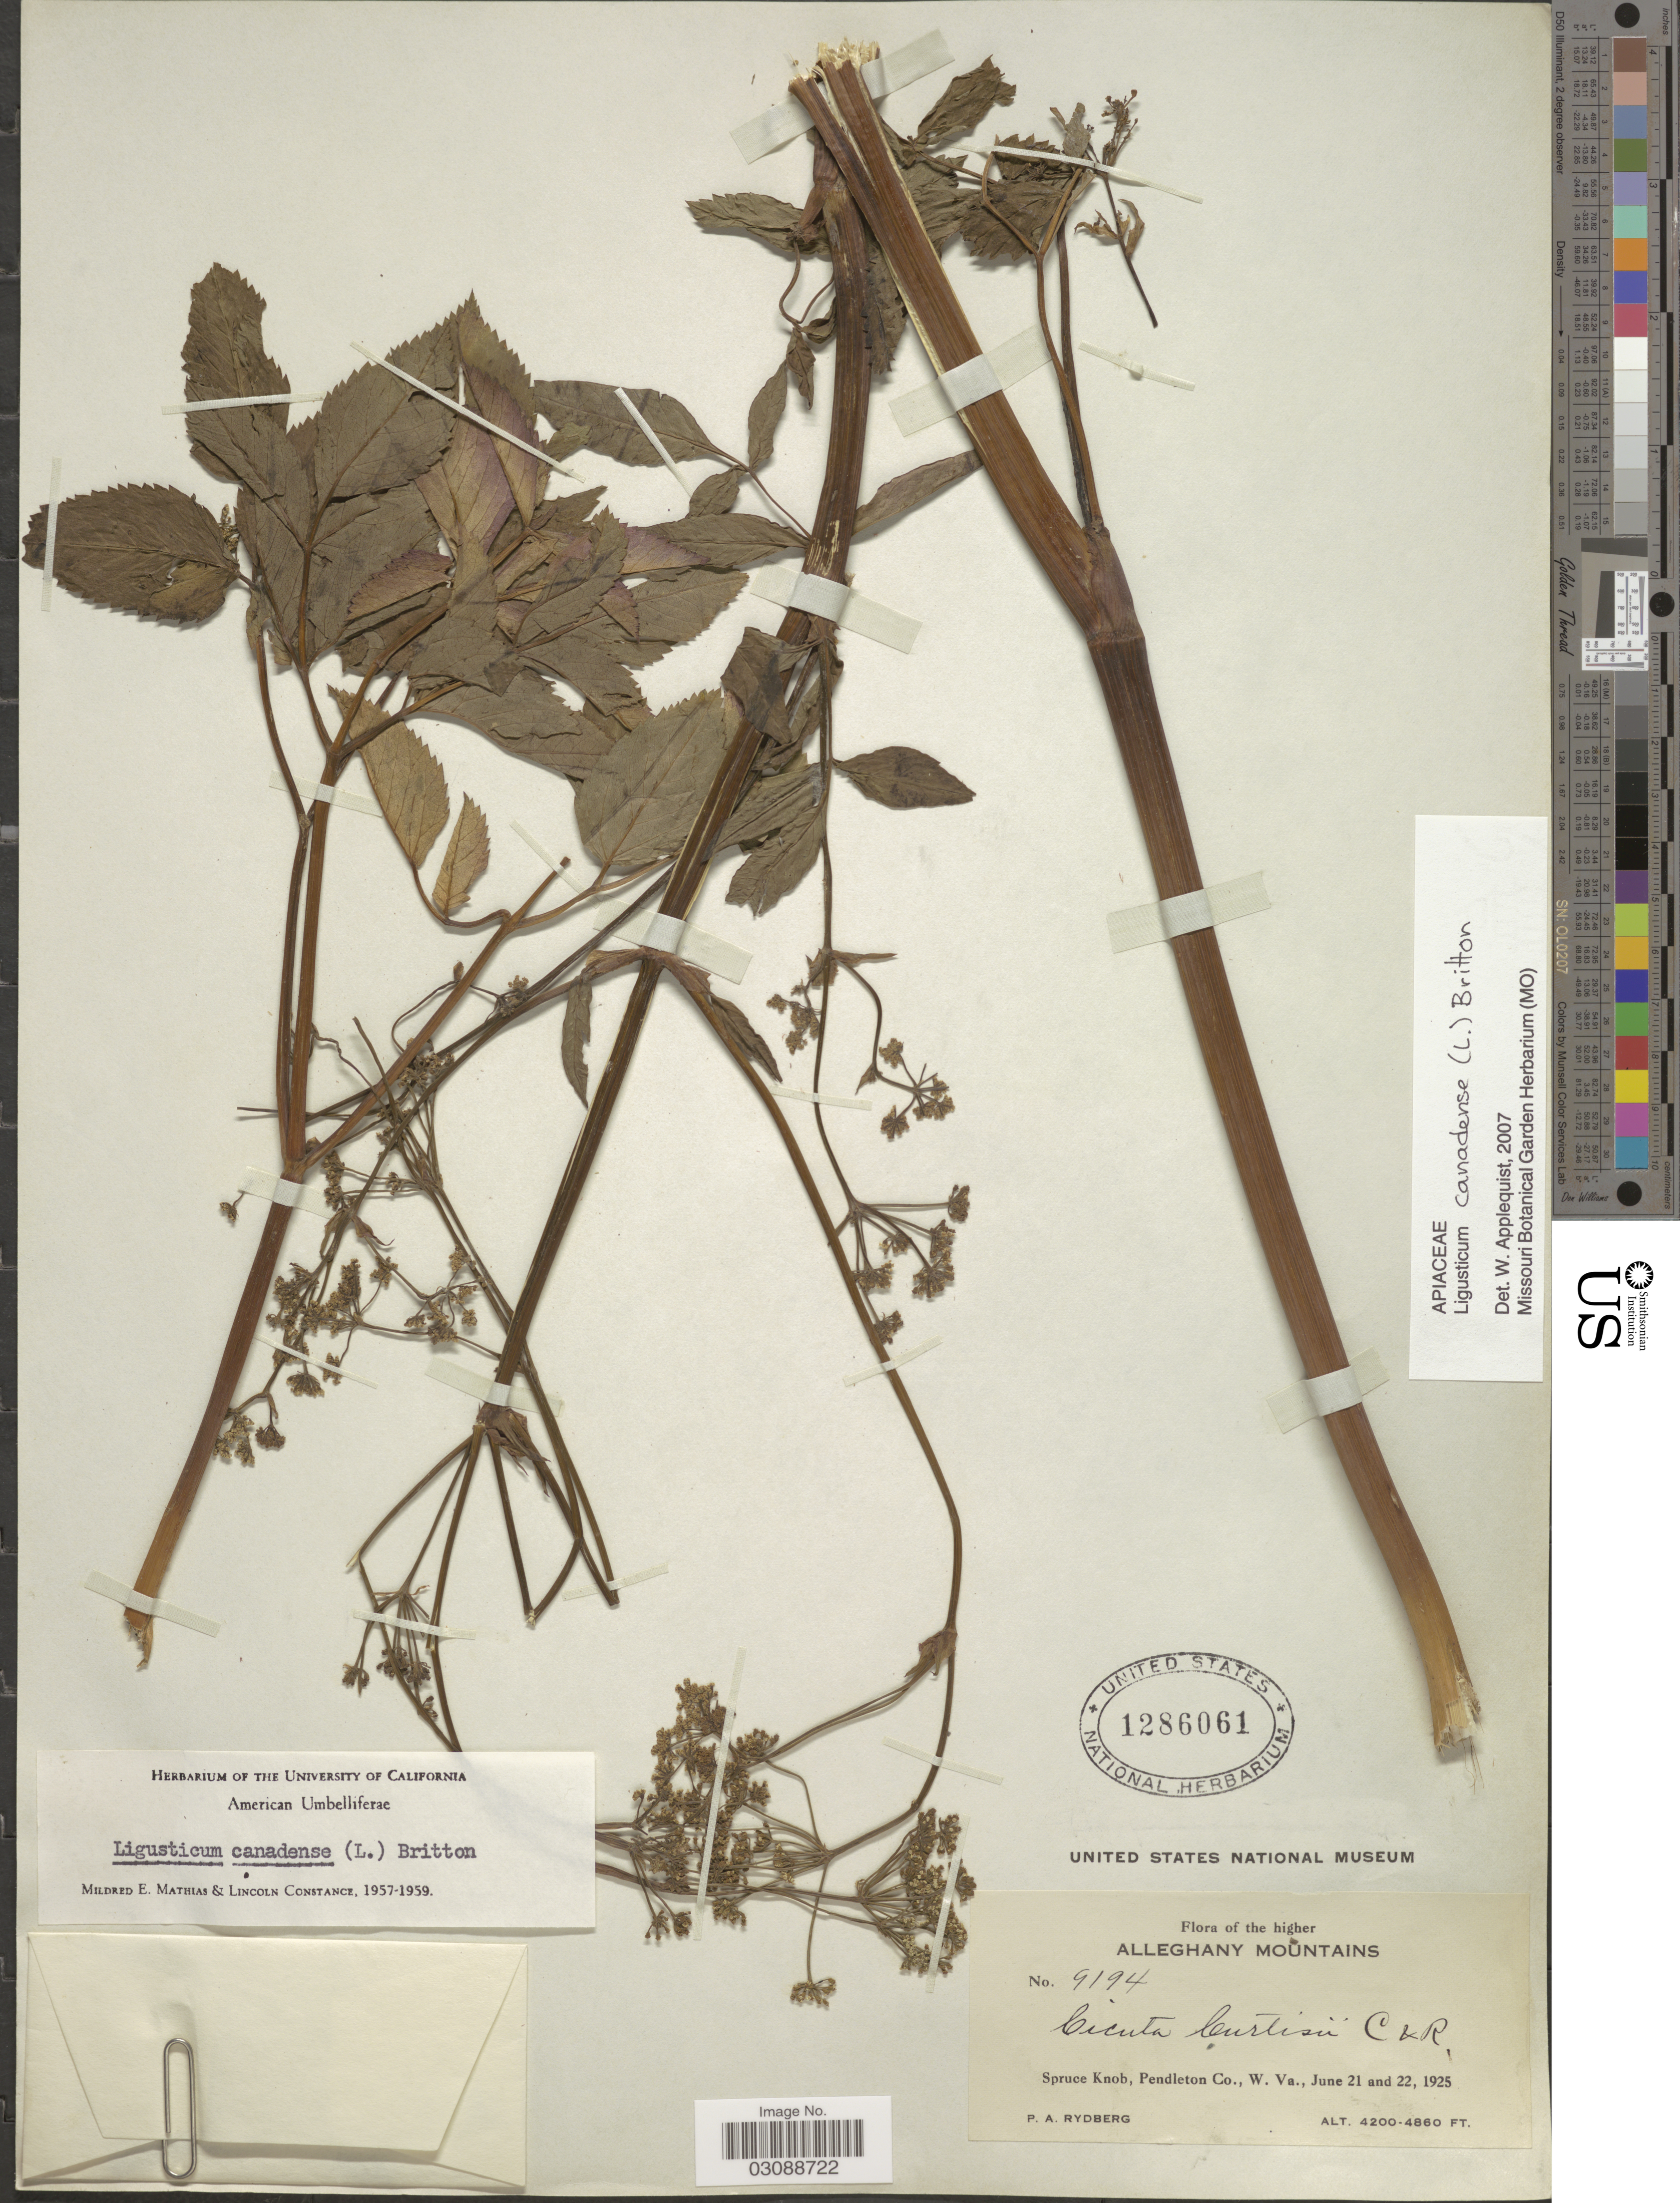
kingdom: Plantae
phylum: Tracheophyta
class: Magnoliopsida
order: Apiales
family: Apiaceae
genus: Ligusticum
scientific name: Ligusticum canadense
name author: (L.) Britton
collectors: P. A. Rydberg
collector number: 9194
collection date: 1925-06-21/1925-06-22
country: United States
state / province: West Virginia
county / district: Pendleton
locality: Alleghany Mountains. Spruce Knob, Pendleton Co.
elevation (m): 1280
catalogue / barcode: US 1286061